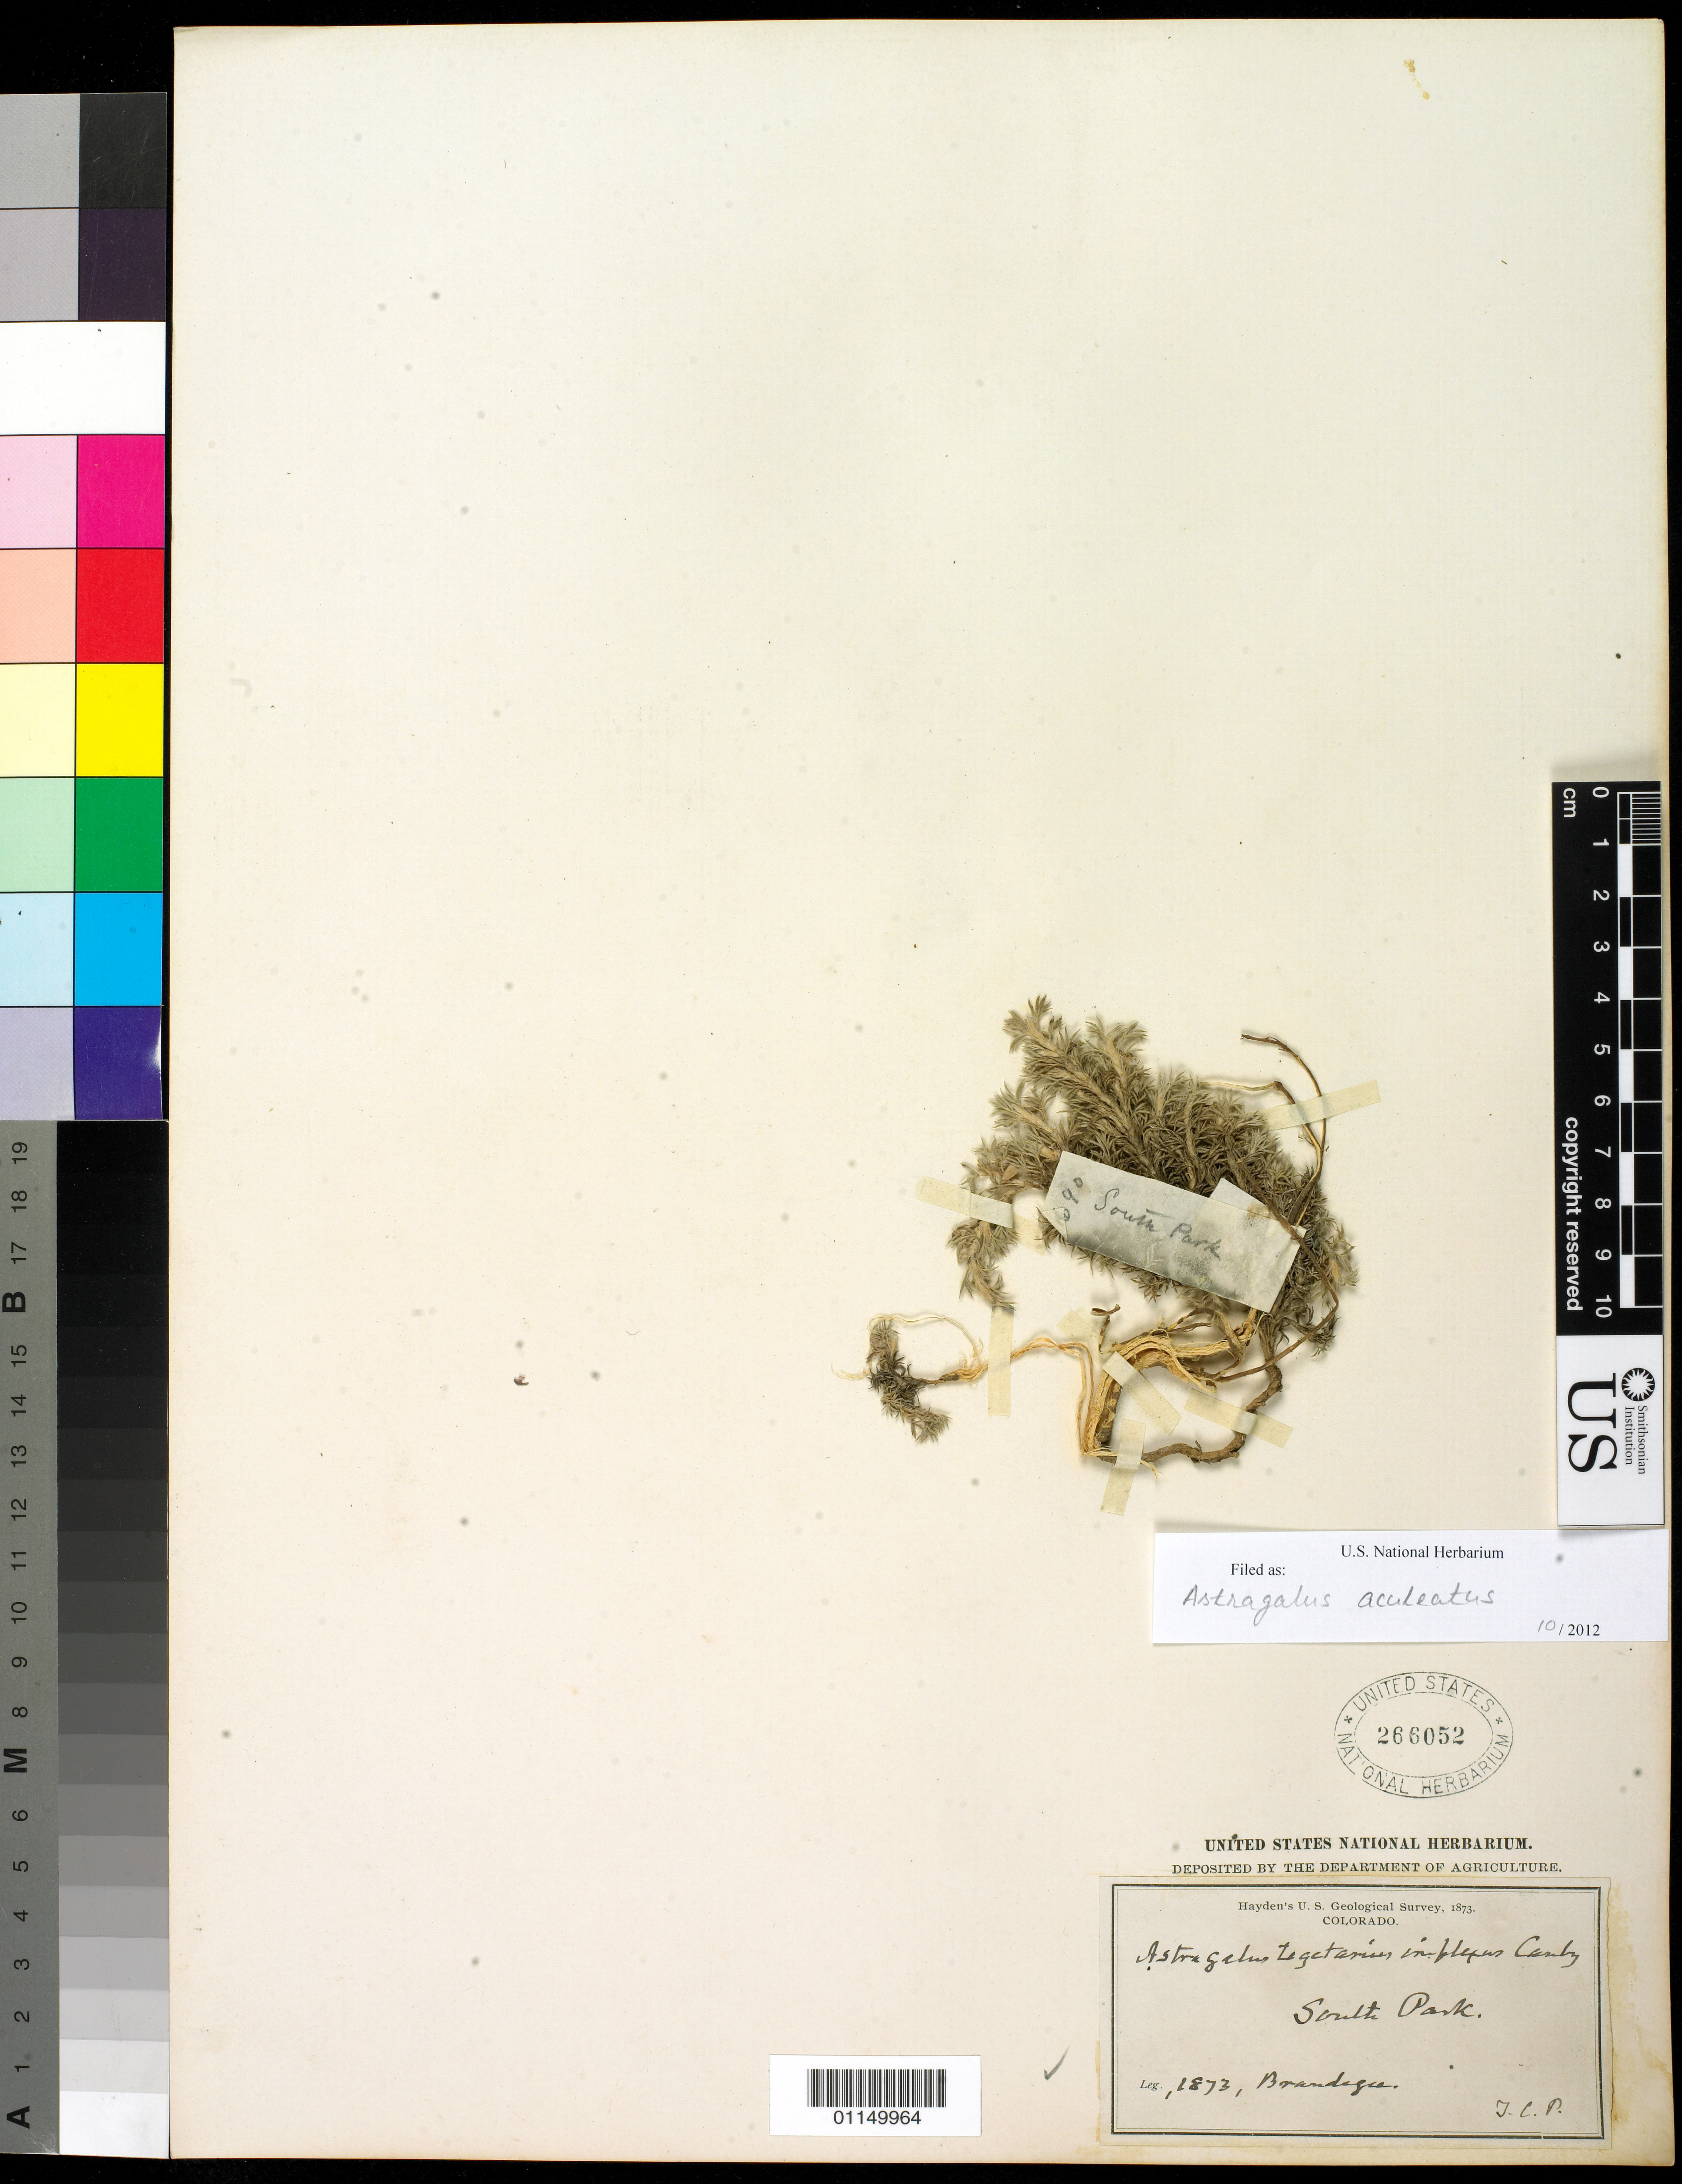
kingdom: Plantae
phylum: Tracheophyta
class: Magnoliopsida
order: Fabales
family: Fabaceae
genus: Astragalus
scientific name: Astragalus aculeatus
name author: A. Nelson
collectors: T. S. Brandegee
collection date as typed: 1873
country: United States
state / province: Colorado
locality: South Park.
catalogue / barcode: US 266052